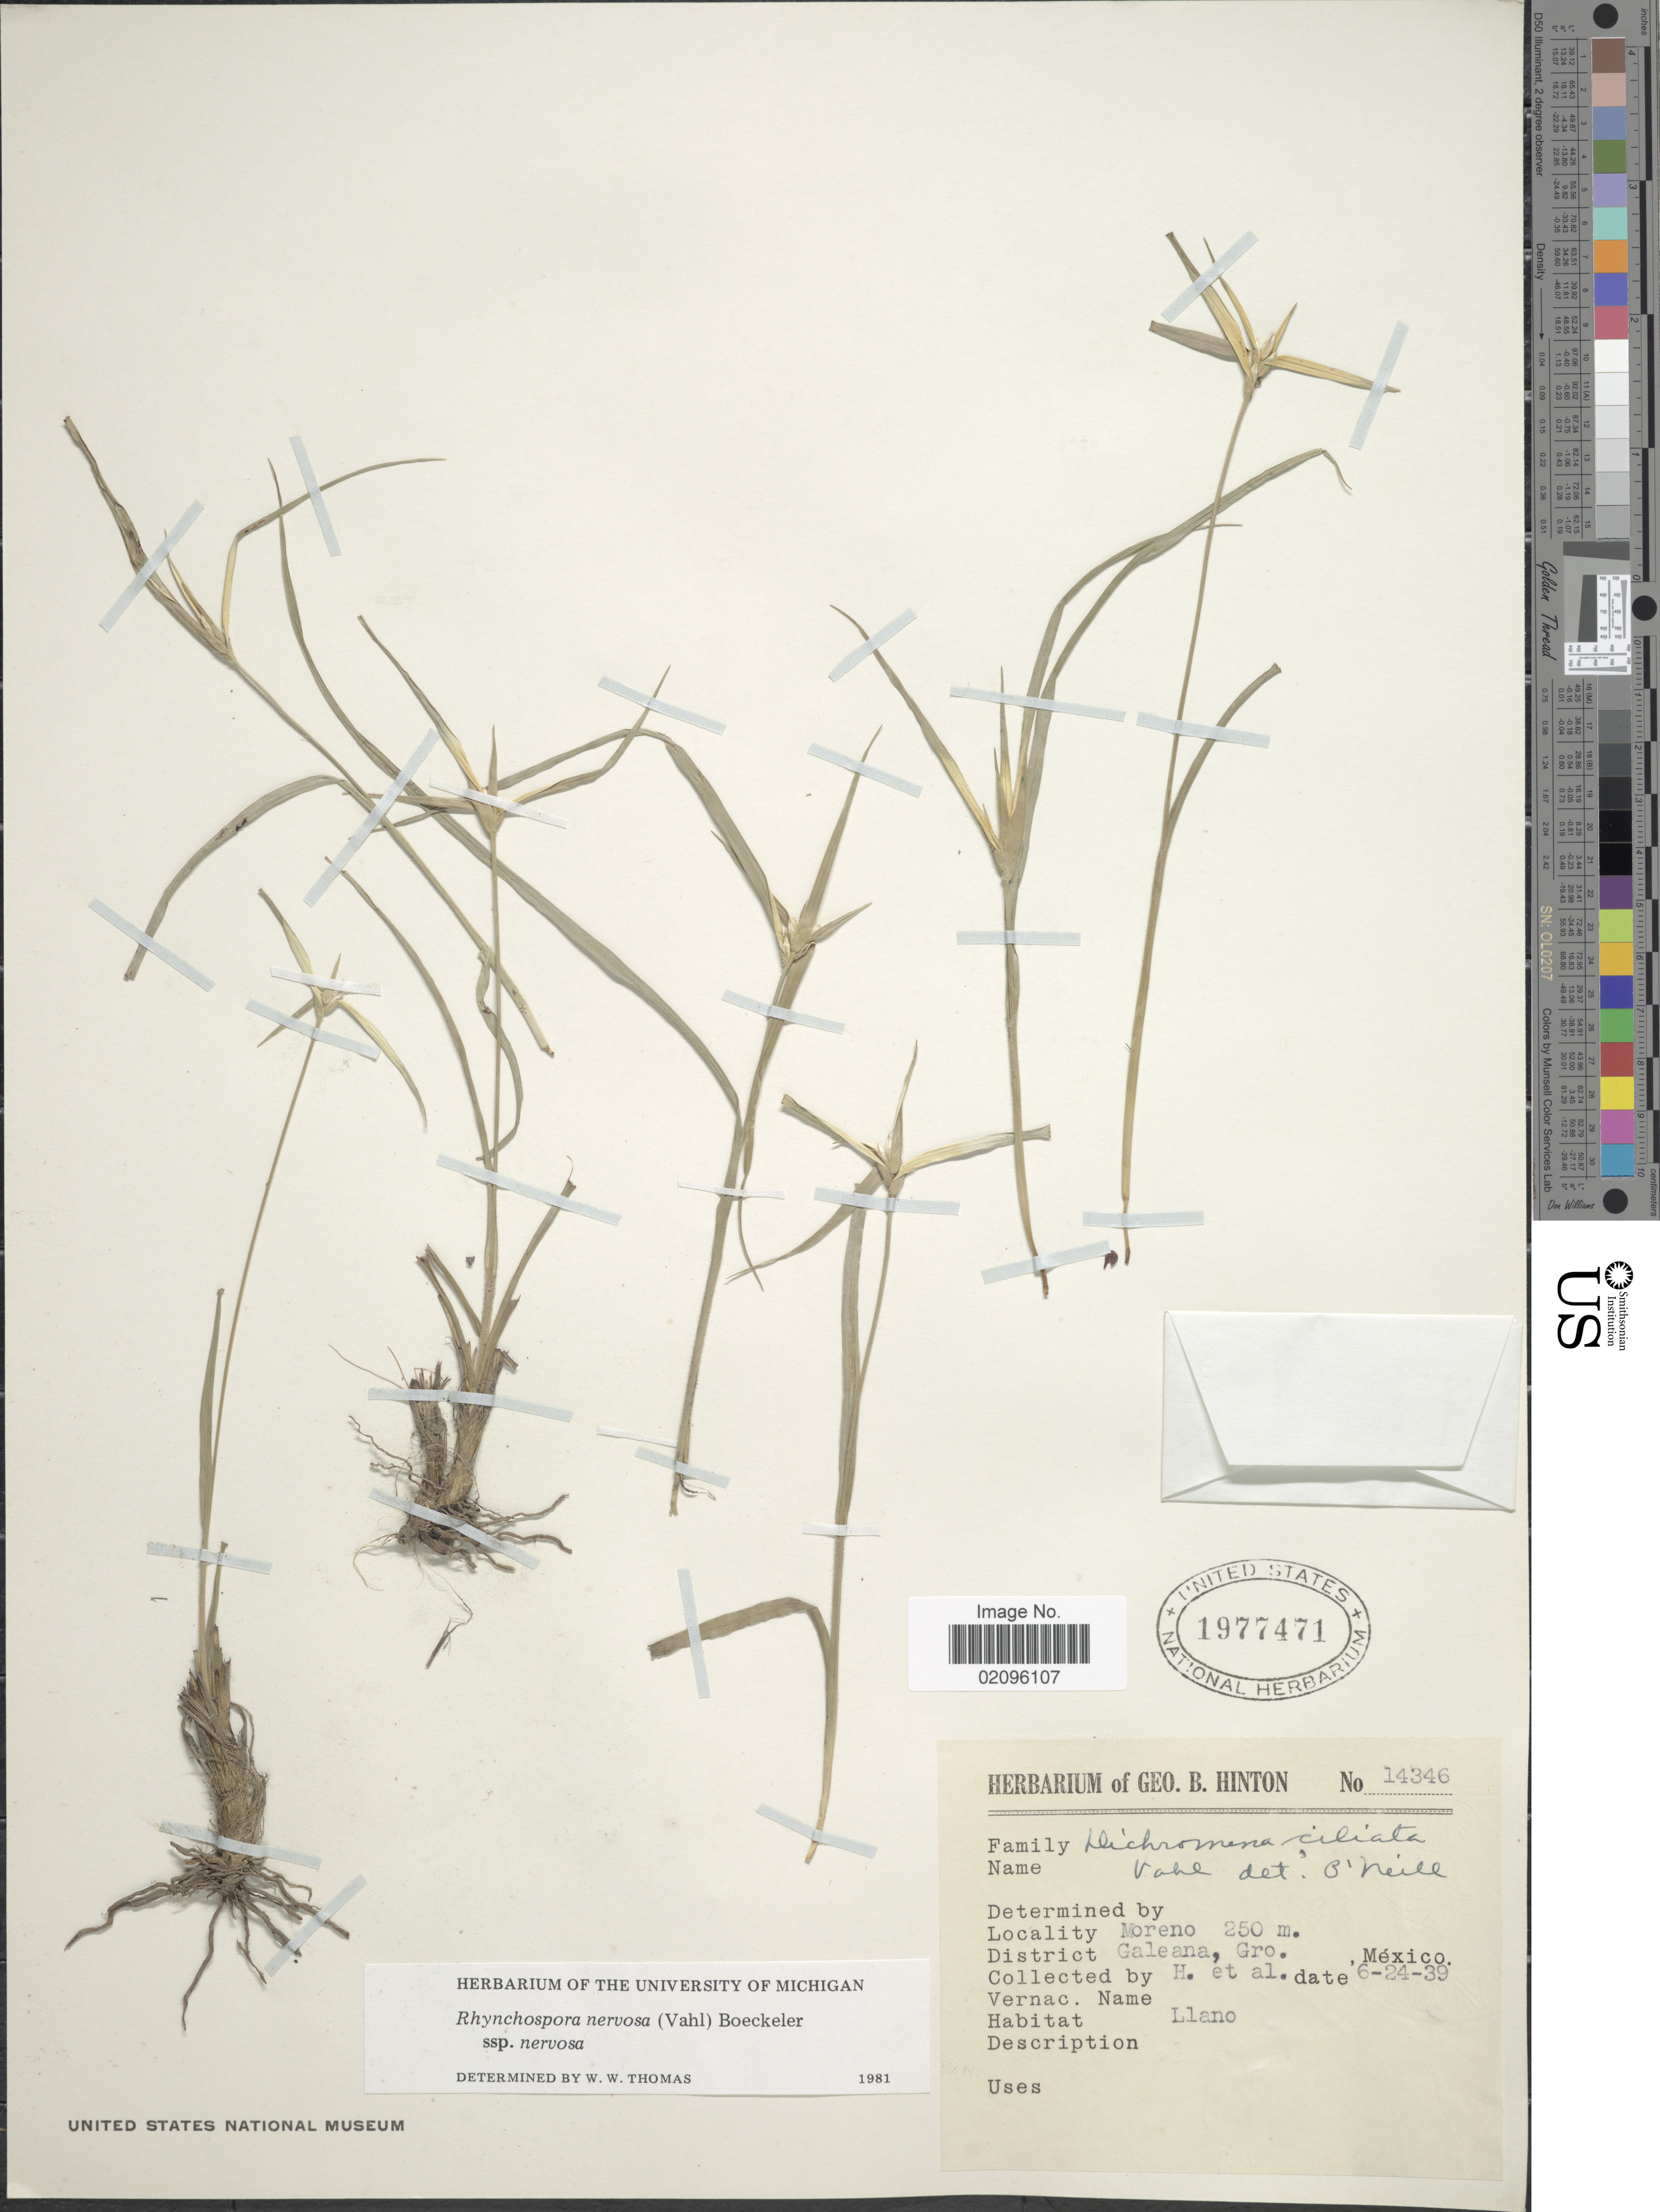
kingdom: Plantae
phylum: Tracheophyta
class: Liliopsida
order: Poales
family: Cyperaceae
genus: Rhynchospora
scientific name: Rhynchospora nervosa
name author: (Vahl) Boeckeler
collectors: G. B. Hinton & et al.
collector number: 14346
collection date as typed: Transcribed d/m/y: 24/6/39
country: Mexico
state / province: Guerrero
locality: Moreno, District Galeana.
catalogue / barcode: US 1977471